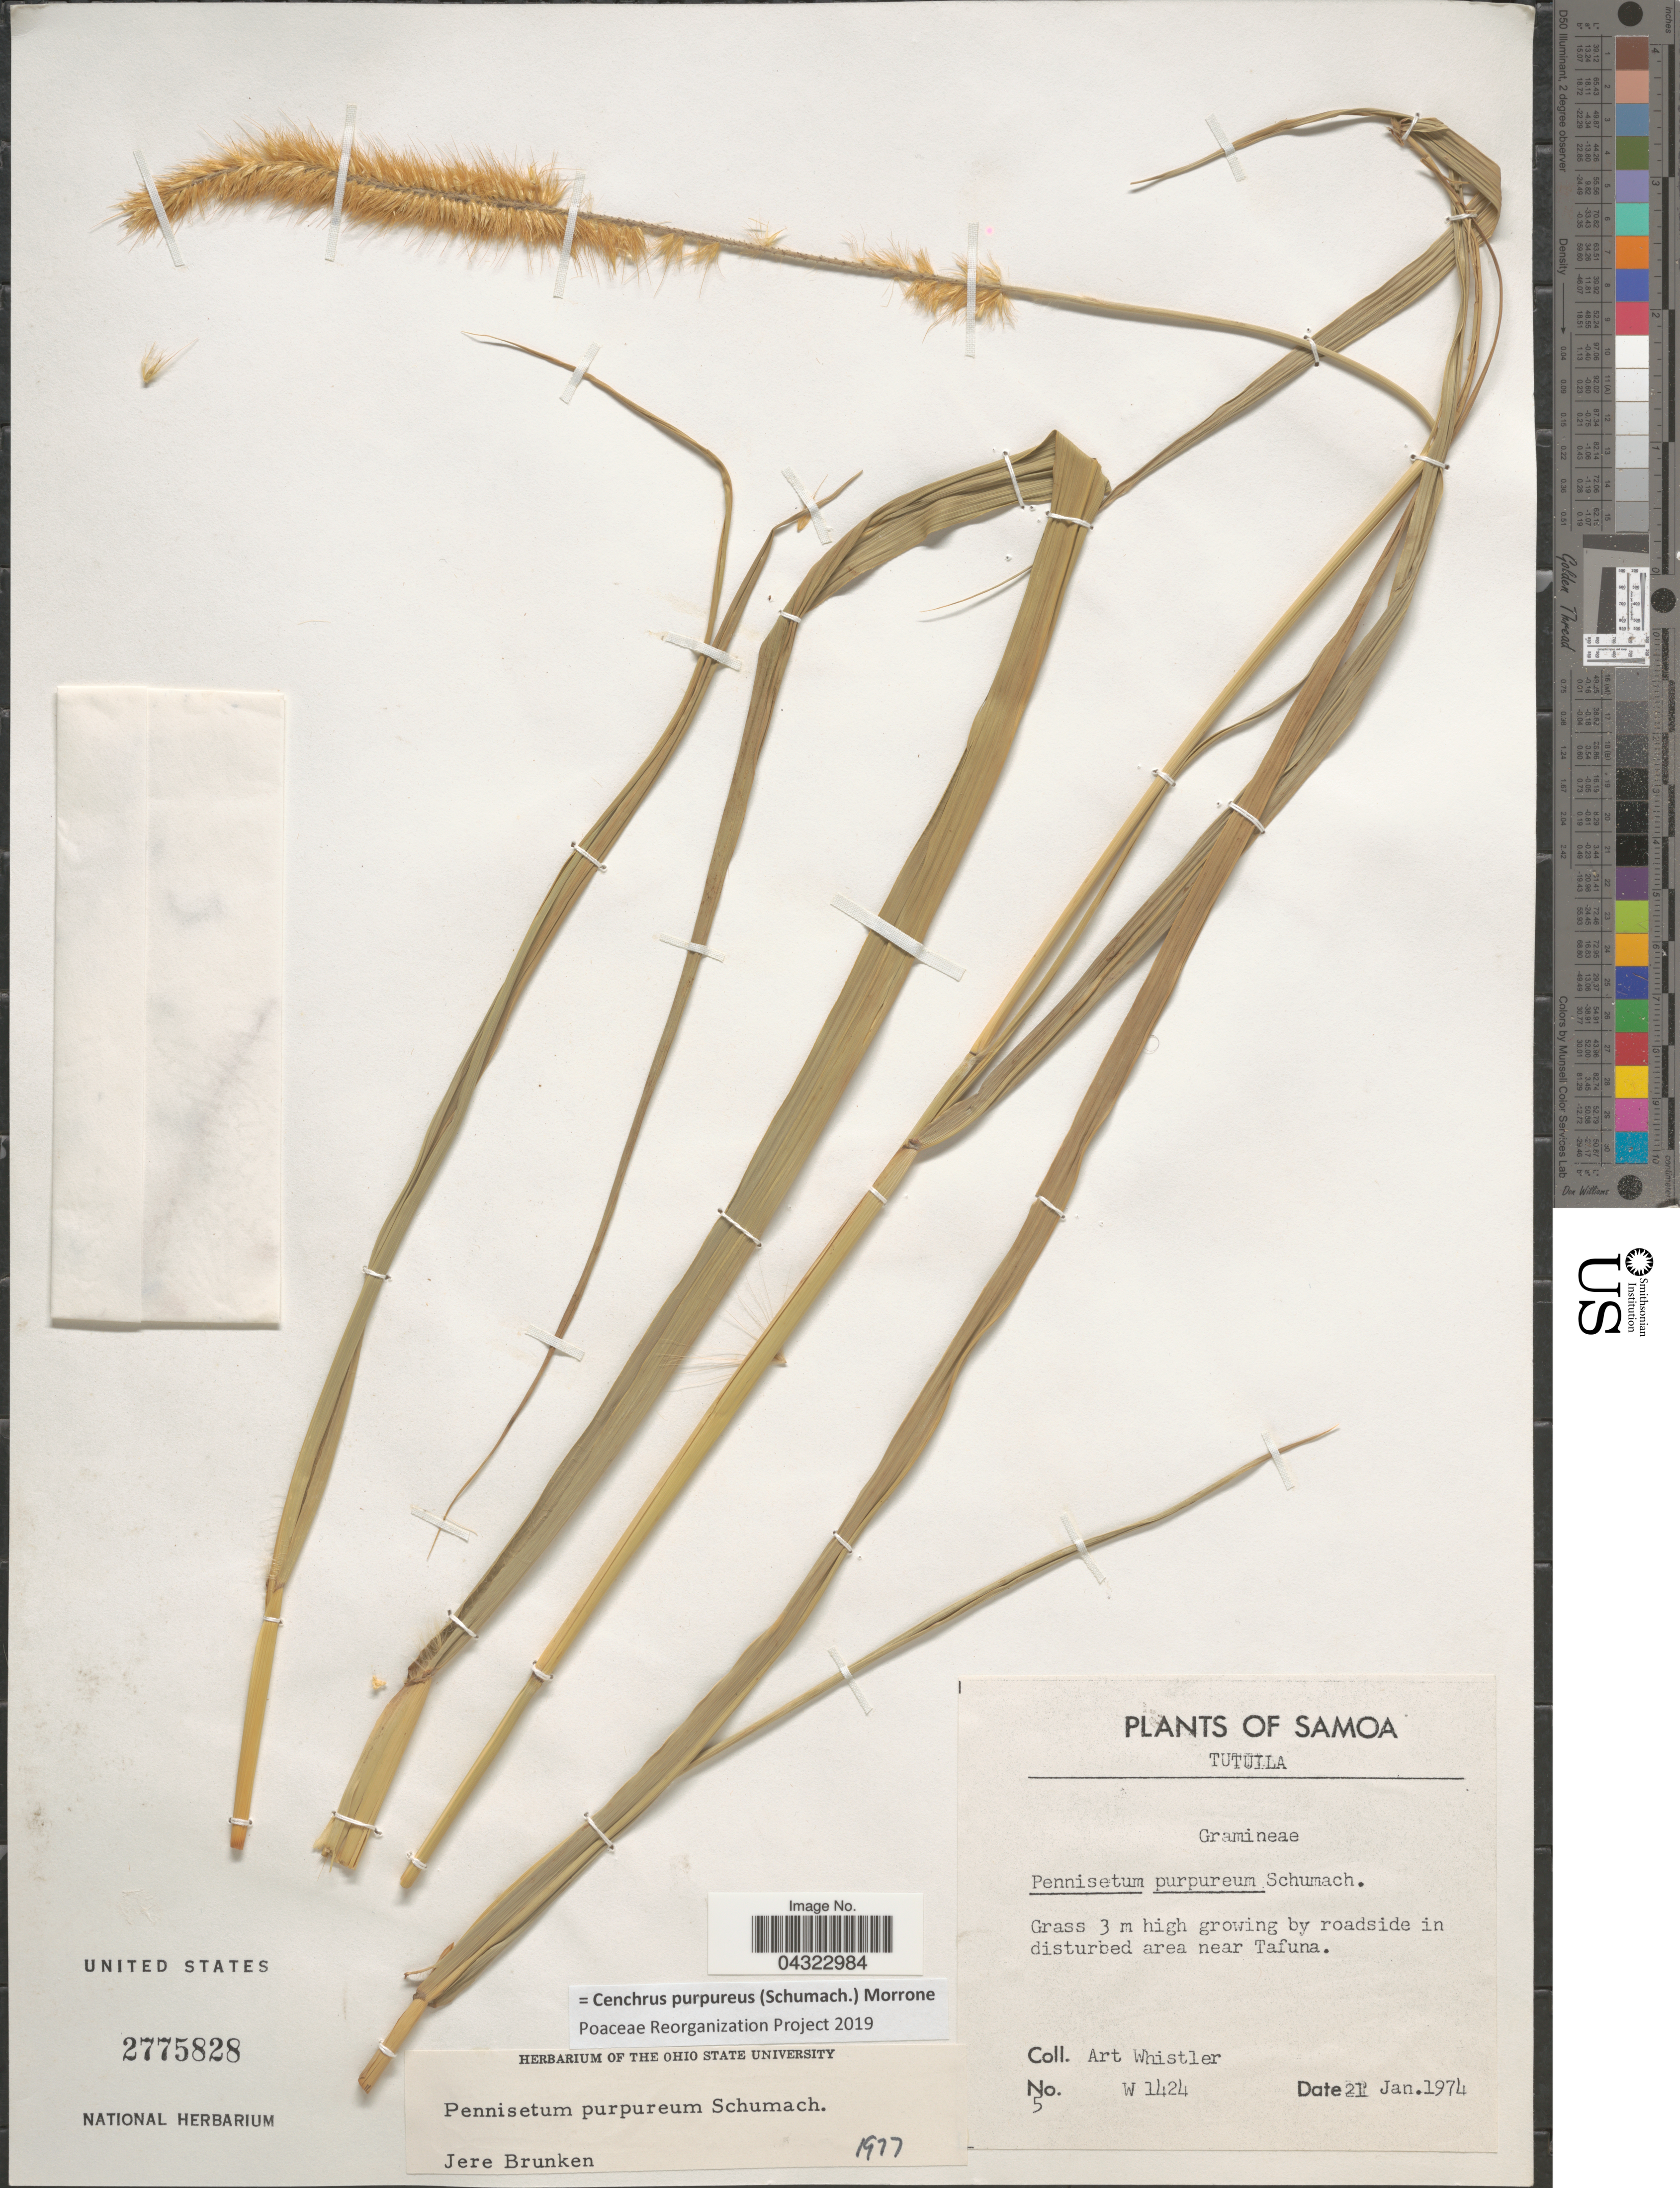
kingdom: Plantae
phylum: Tracheophyta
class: Liliopsida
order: Poales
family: Poaceae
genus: Cenchrus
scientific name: Cenchrus purpureus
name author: (Schumach.) Morrone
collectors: A. Whistler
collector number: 5/W1424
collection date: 1974-01-21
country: American Samoa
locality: Samoa. Tutuila. Growing by roadside in disturbed area near Tafuna.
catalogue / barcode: US 2775828